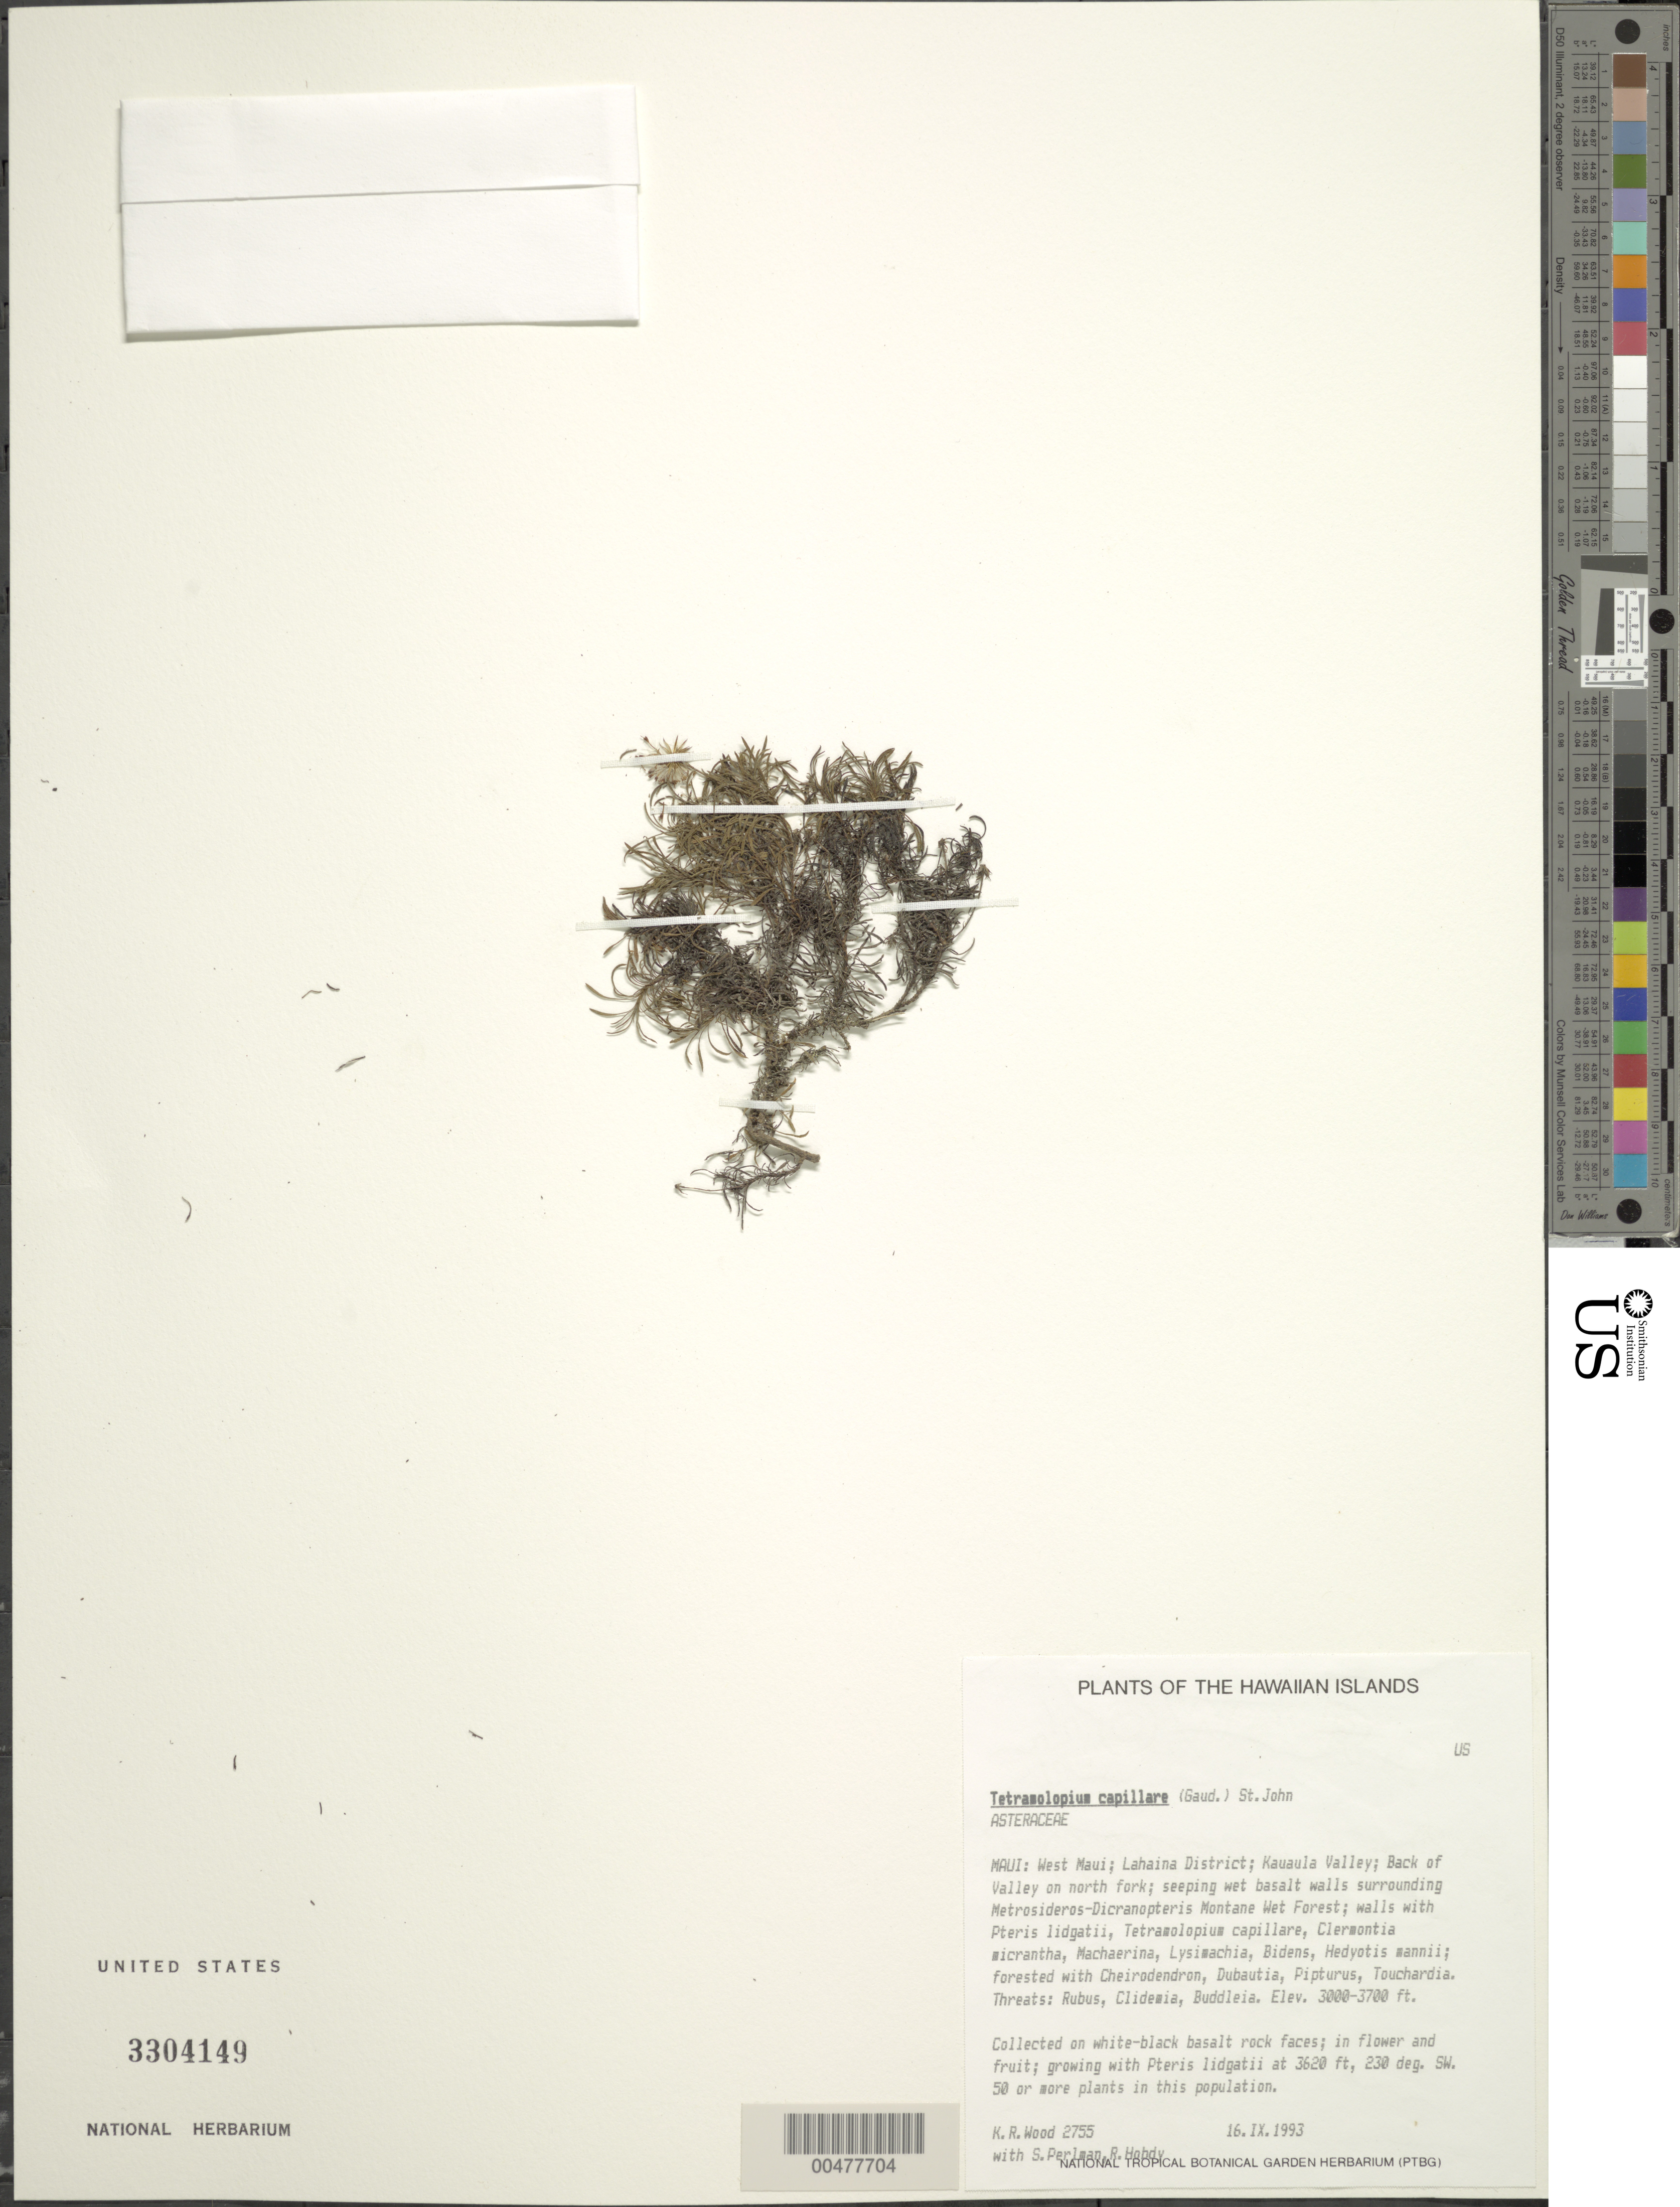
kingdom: Plantae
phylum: Tracheophyta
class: Magnoliopsida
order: Asterales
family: Asteraceae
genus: Tetramolopium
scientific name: Tetramolopium capillare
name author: H. St. John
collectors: K. R. Wood, S. P. Perlman & R. Hobdy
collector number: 2755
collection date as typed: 16 Sep 1993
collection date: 1993-09-16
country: United States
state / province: Hawaii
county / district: Maui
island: Maui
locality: W Maui, Lahaina Dist., Kauaula Valley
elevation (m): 914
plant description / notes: Identification is suspect. Perlman 13764 from same location was reidentified as T. filiforme var. polyphyllum or a possible undescribed variety by Oppenheimer & Pezzillo in Bish. Mus. Occas. Pap. 156: 57. 2024.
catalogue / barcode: US 3304149